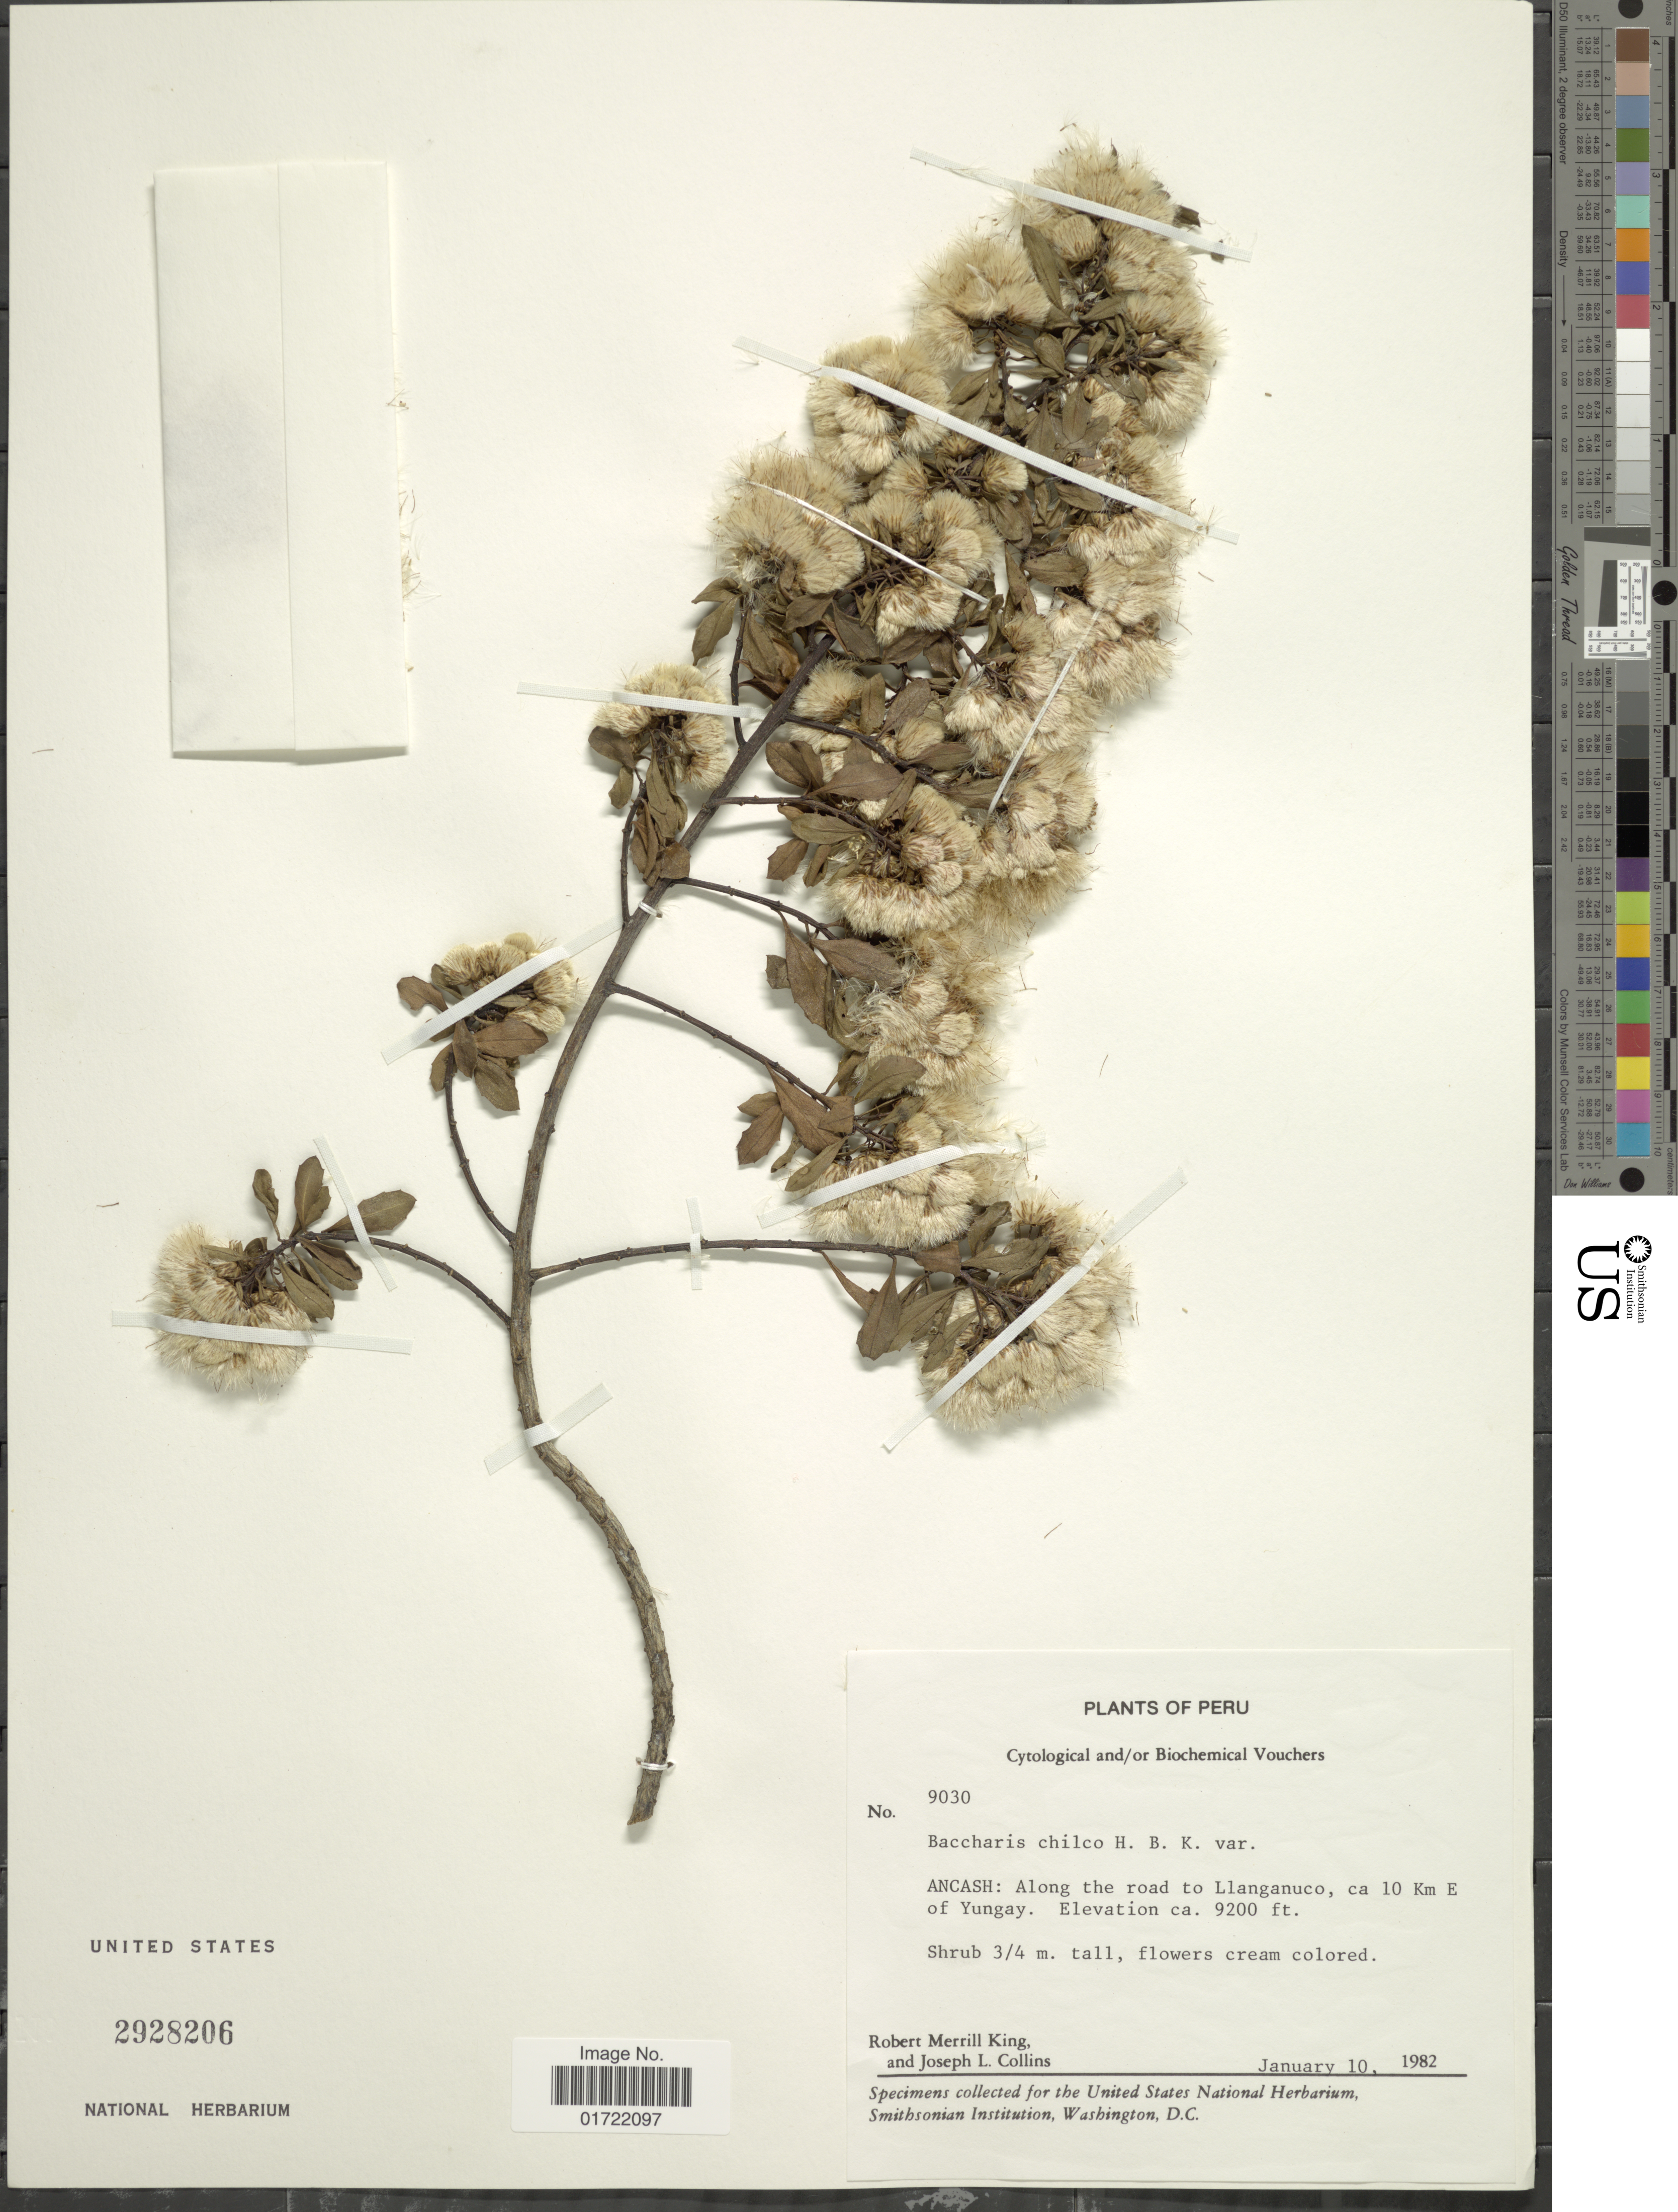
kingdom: Plantae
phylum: Tracheophyta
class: Magnoliopsida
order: Asterales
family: Asteraceae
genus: Baccharis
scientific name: Baccharis chilco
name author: Kunth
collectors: R. M. King & J. L. Collins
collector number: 9030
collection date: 1982-01-10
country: Peru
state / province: Ancash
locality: Along the road to Llanganuco, ca 10 km E of Yungay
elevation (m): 2804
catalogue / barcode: US 2928206